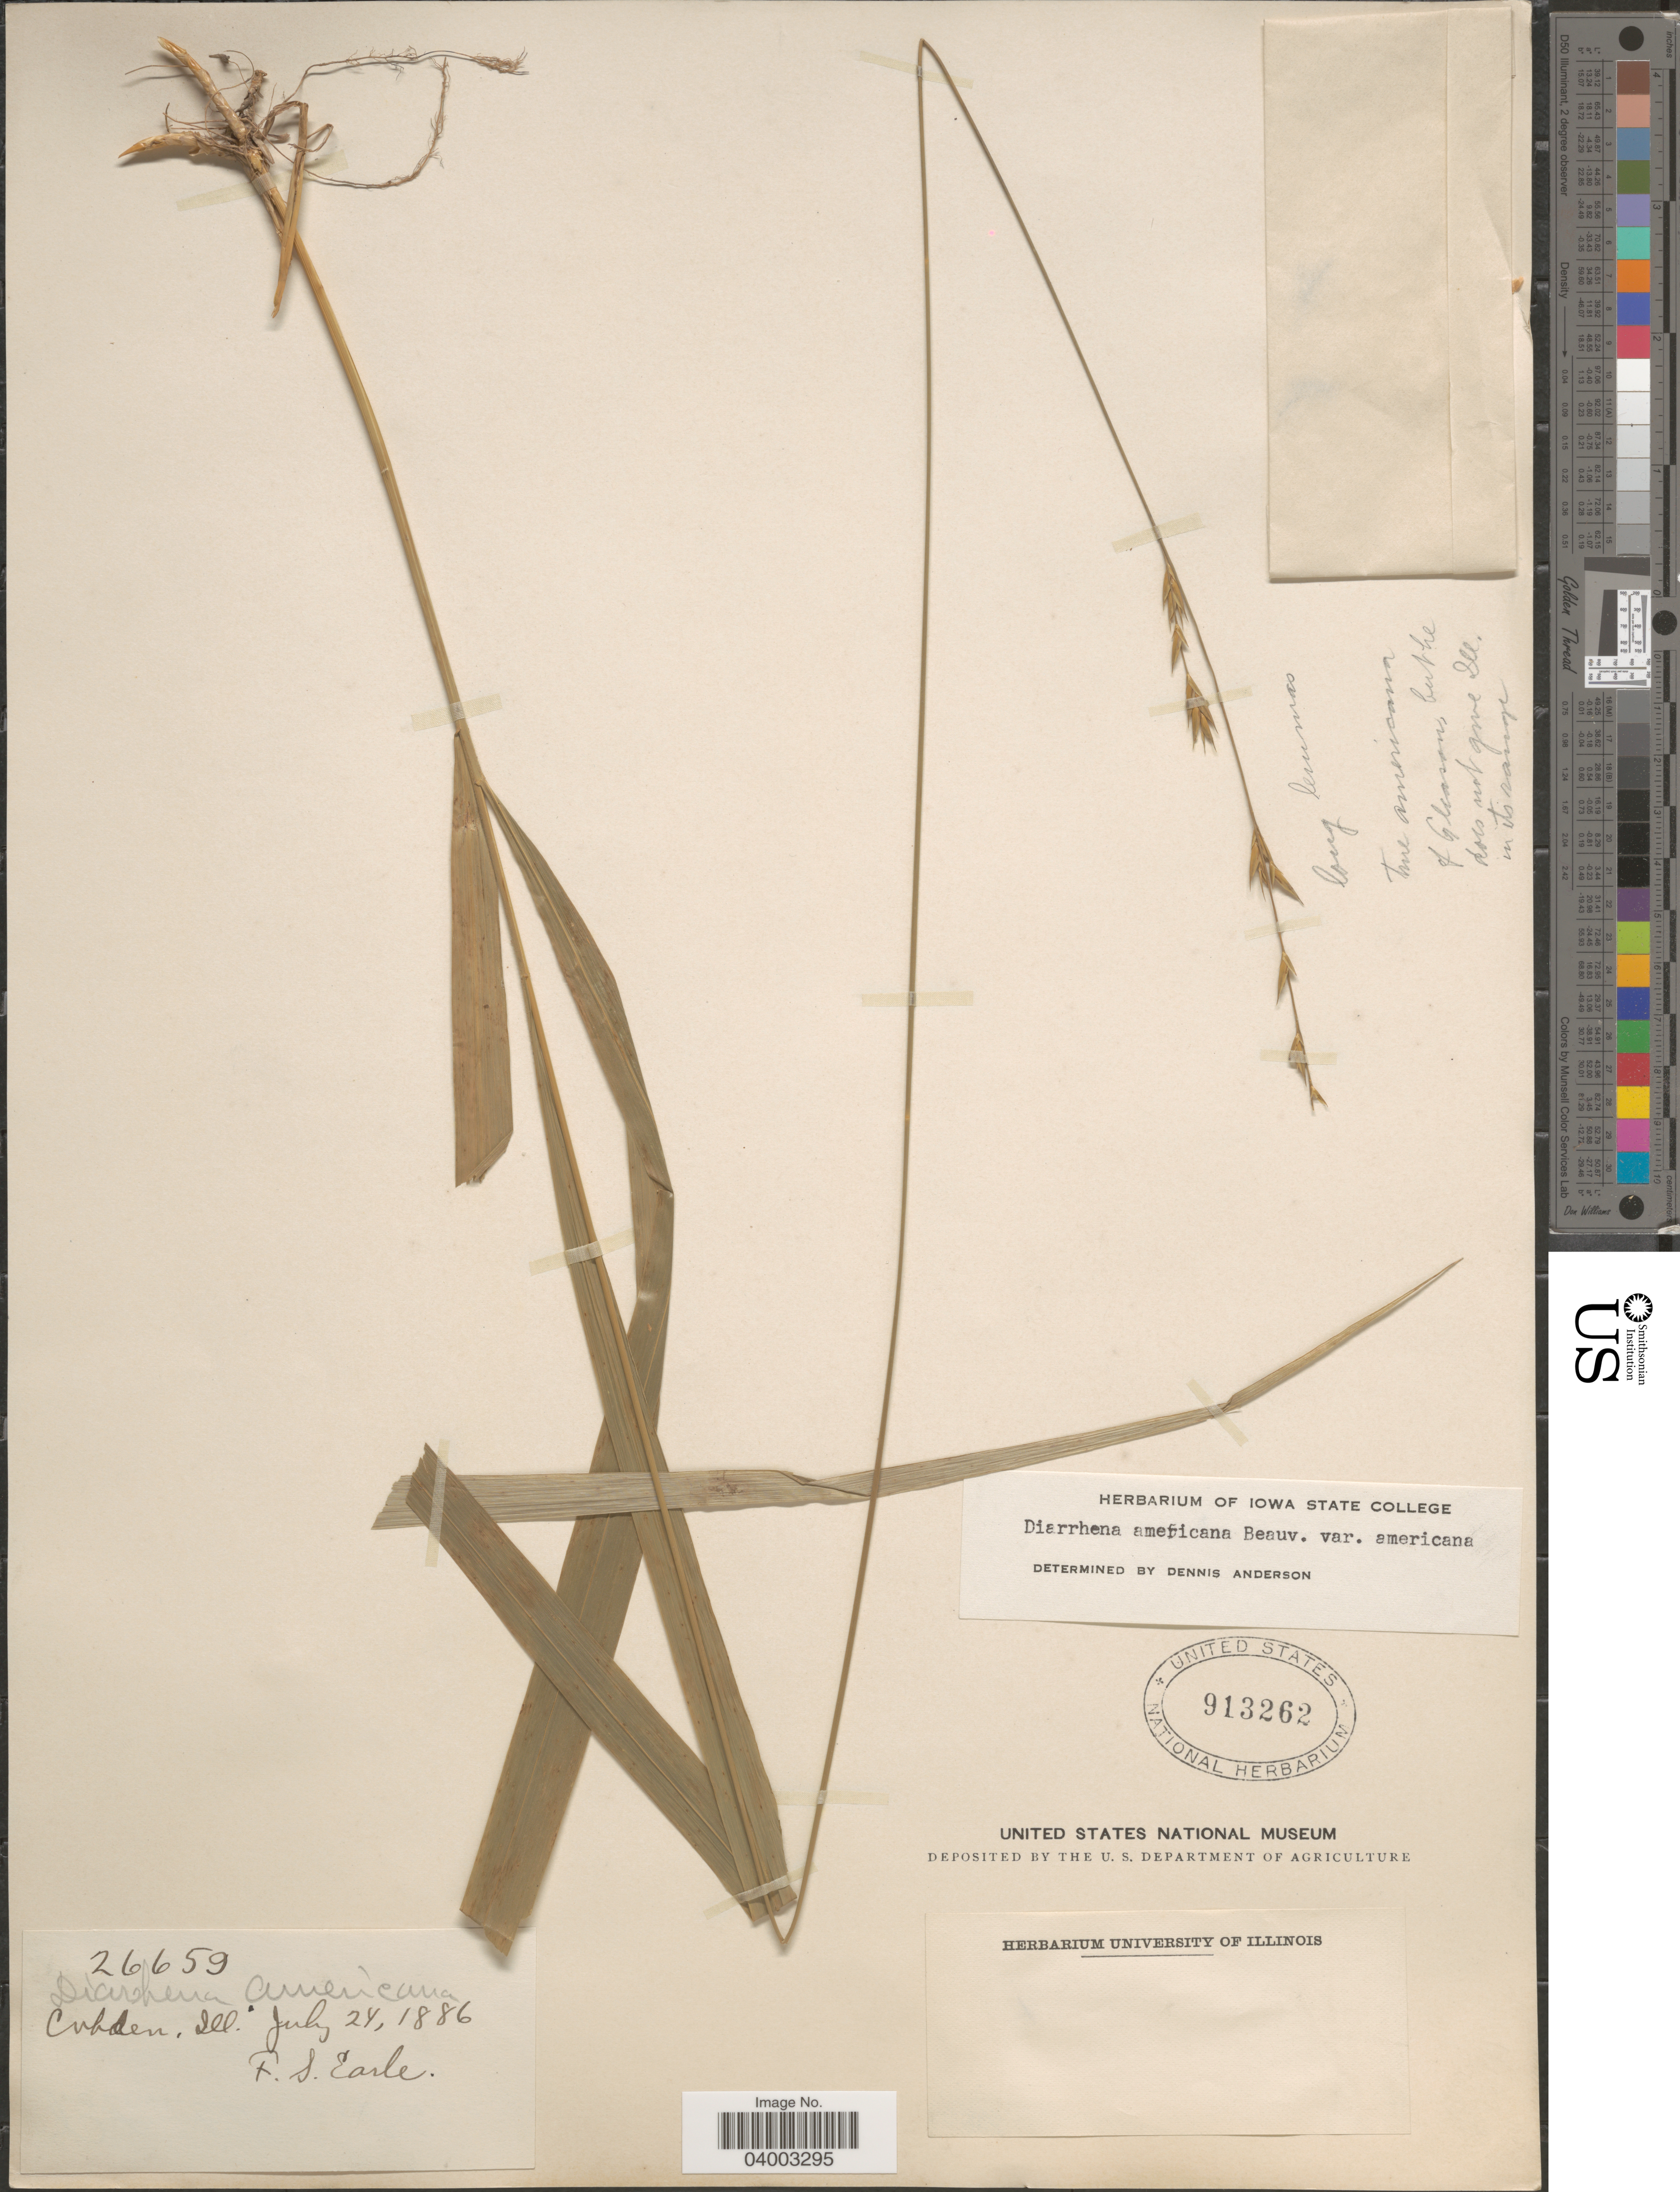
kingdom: Plantae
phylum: Tracheophyta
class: Liliopsida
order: Poales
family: Poaceae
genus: Diarrhena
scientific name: Diarrhena americana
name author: P. Beauv.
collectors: F. S. Earle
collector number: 26659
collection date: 1886-07-24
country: United States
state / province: Illinois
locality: Cobden.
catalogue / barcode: US 913262